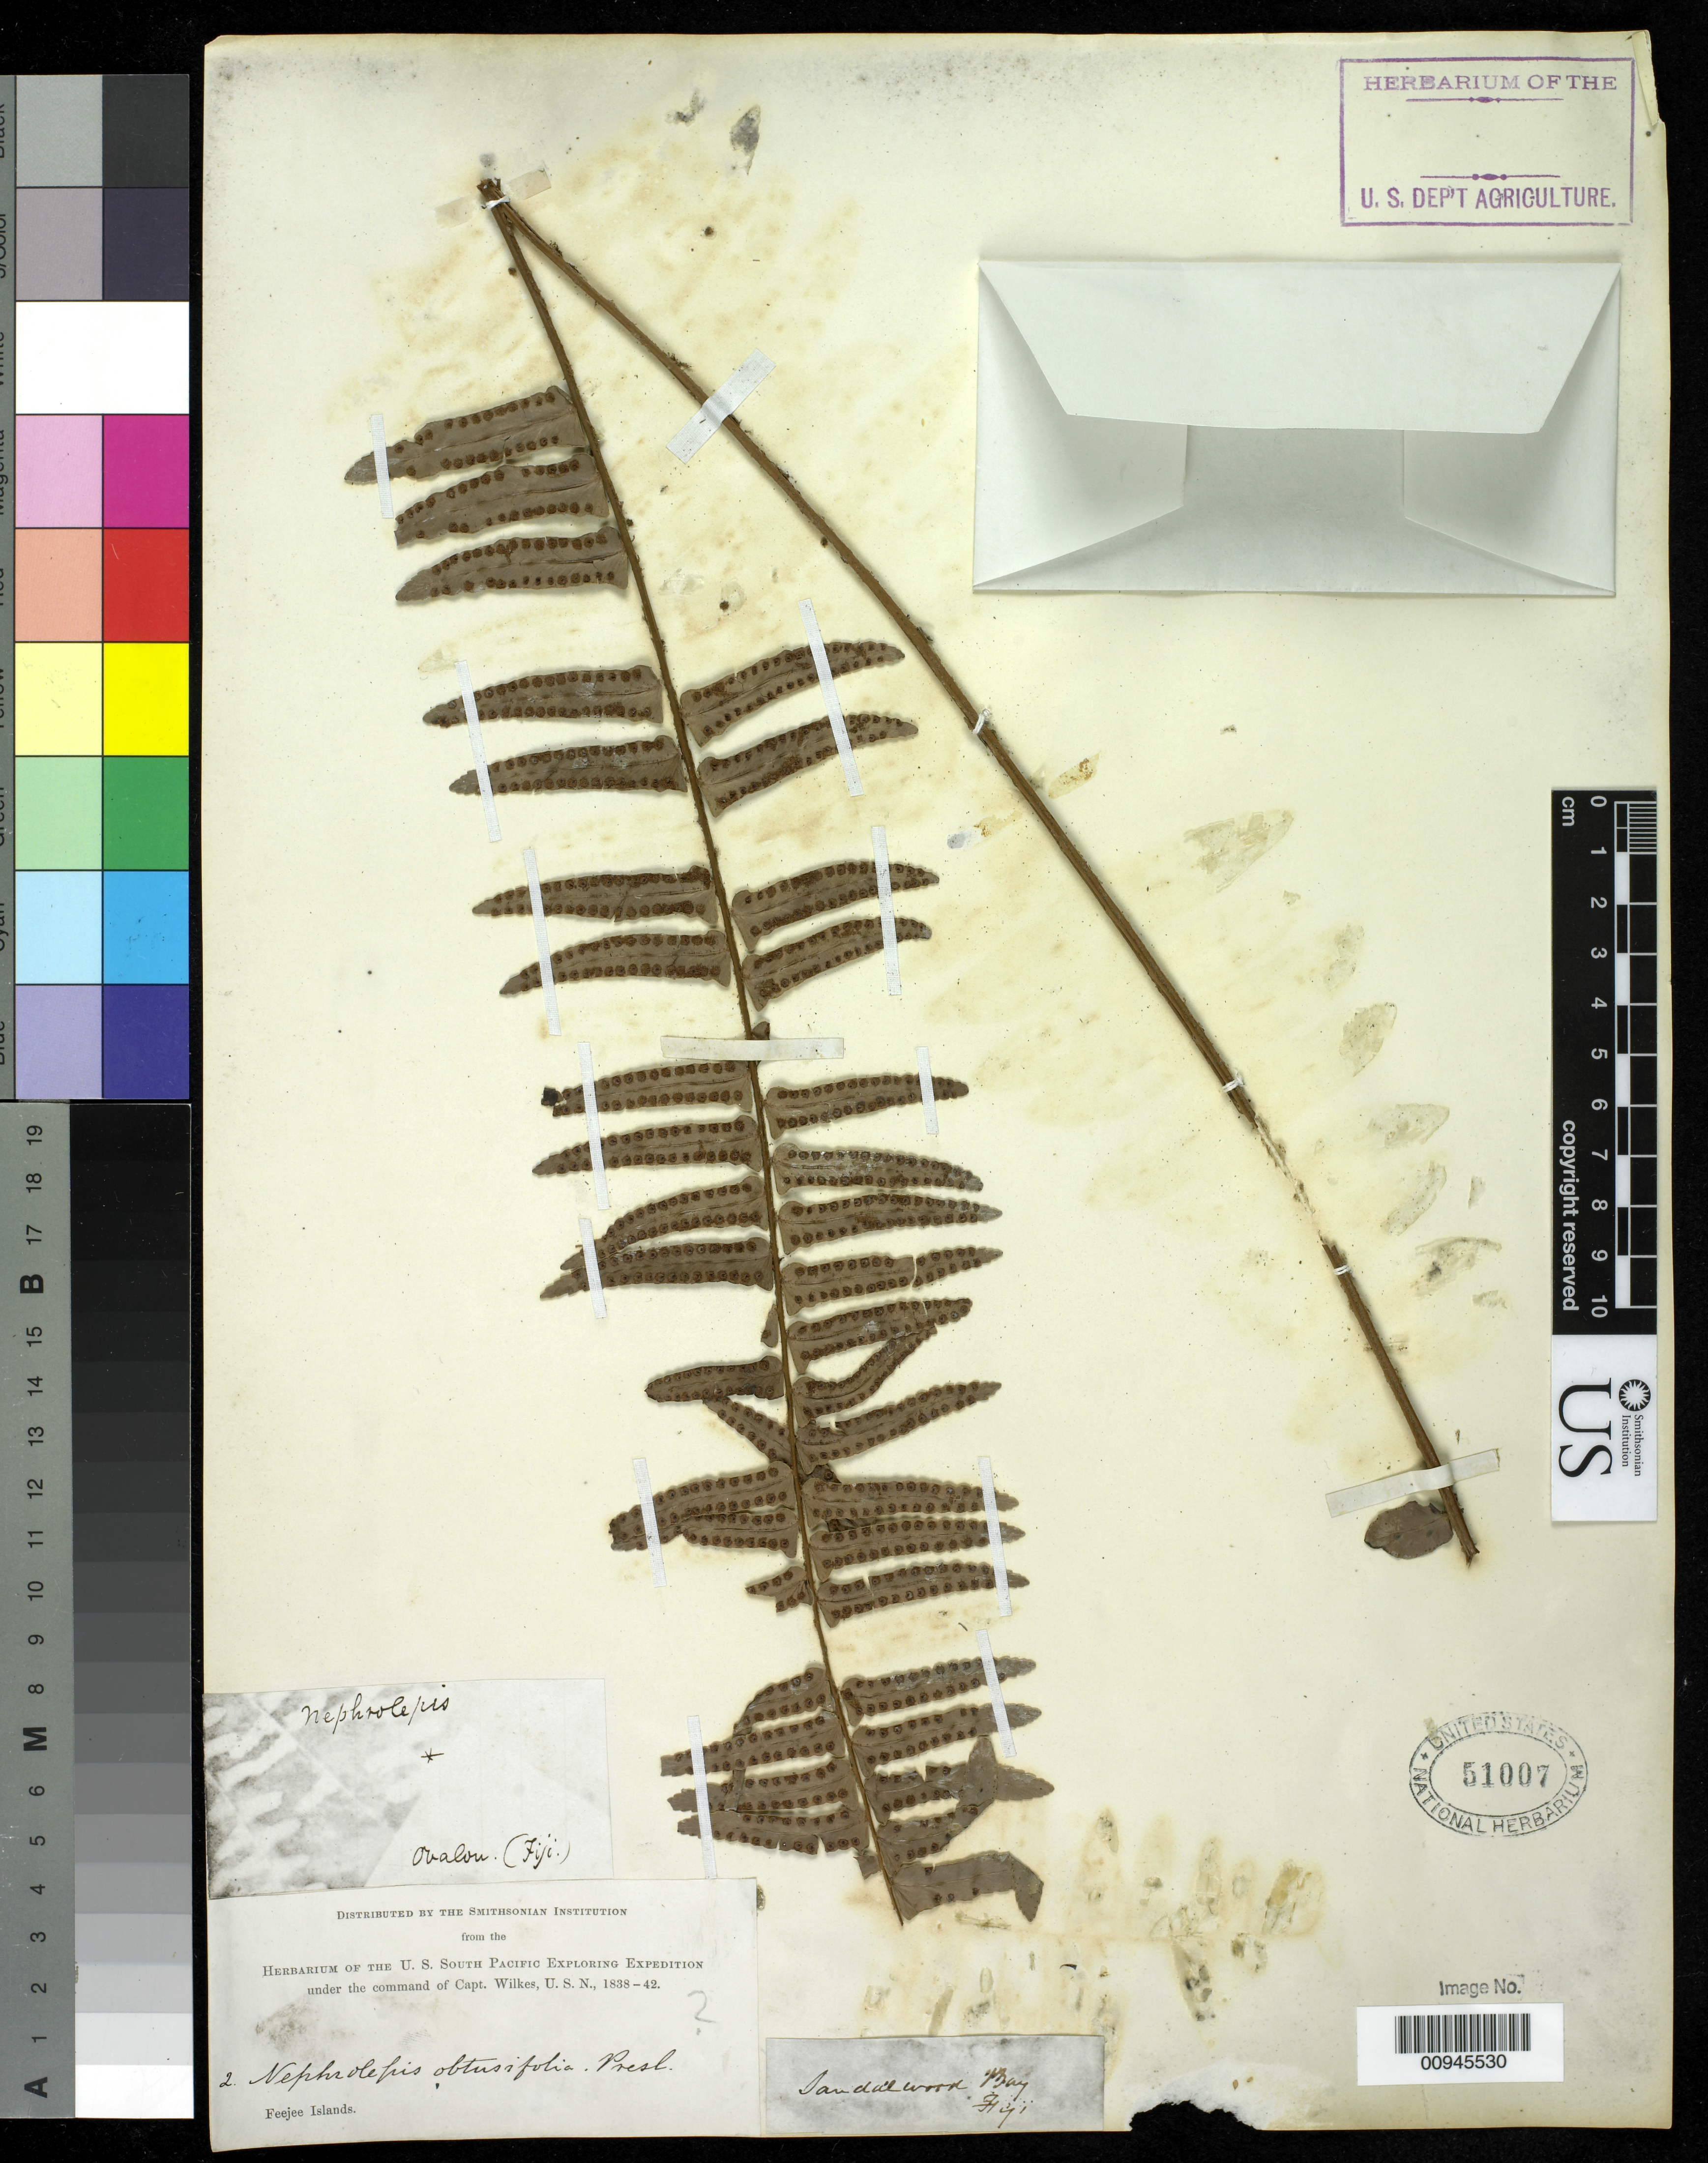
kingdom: Plantae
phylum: Tracheophyta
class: Polypodiopsida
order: Polypodiales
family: Nephrolepidaceae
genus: Nephrolepis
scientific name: Nephrolepis exaltata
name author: (L.) Schott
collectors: Wilkes Explor. Exped.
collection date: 1838/1842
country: Fiji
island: Ovalau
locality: Sandalwood Bay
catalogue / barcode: US 51007